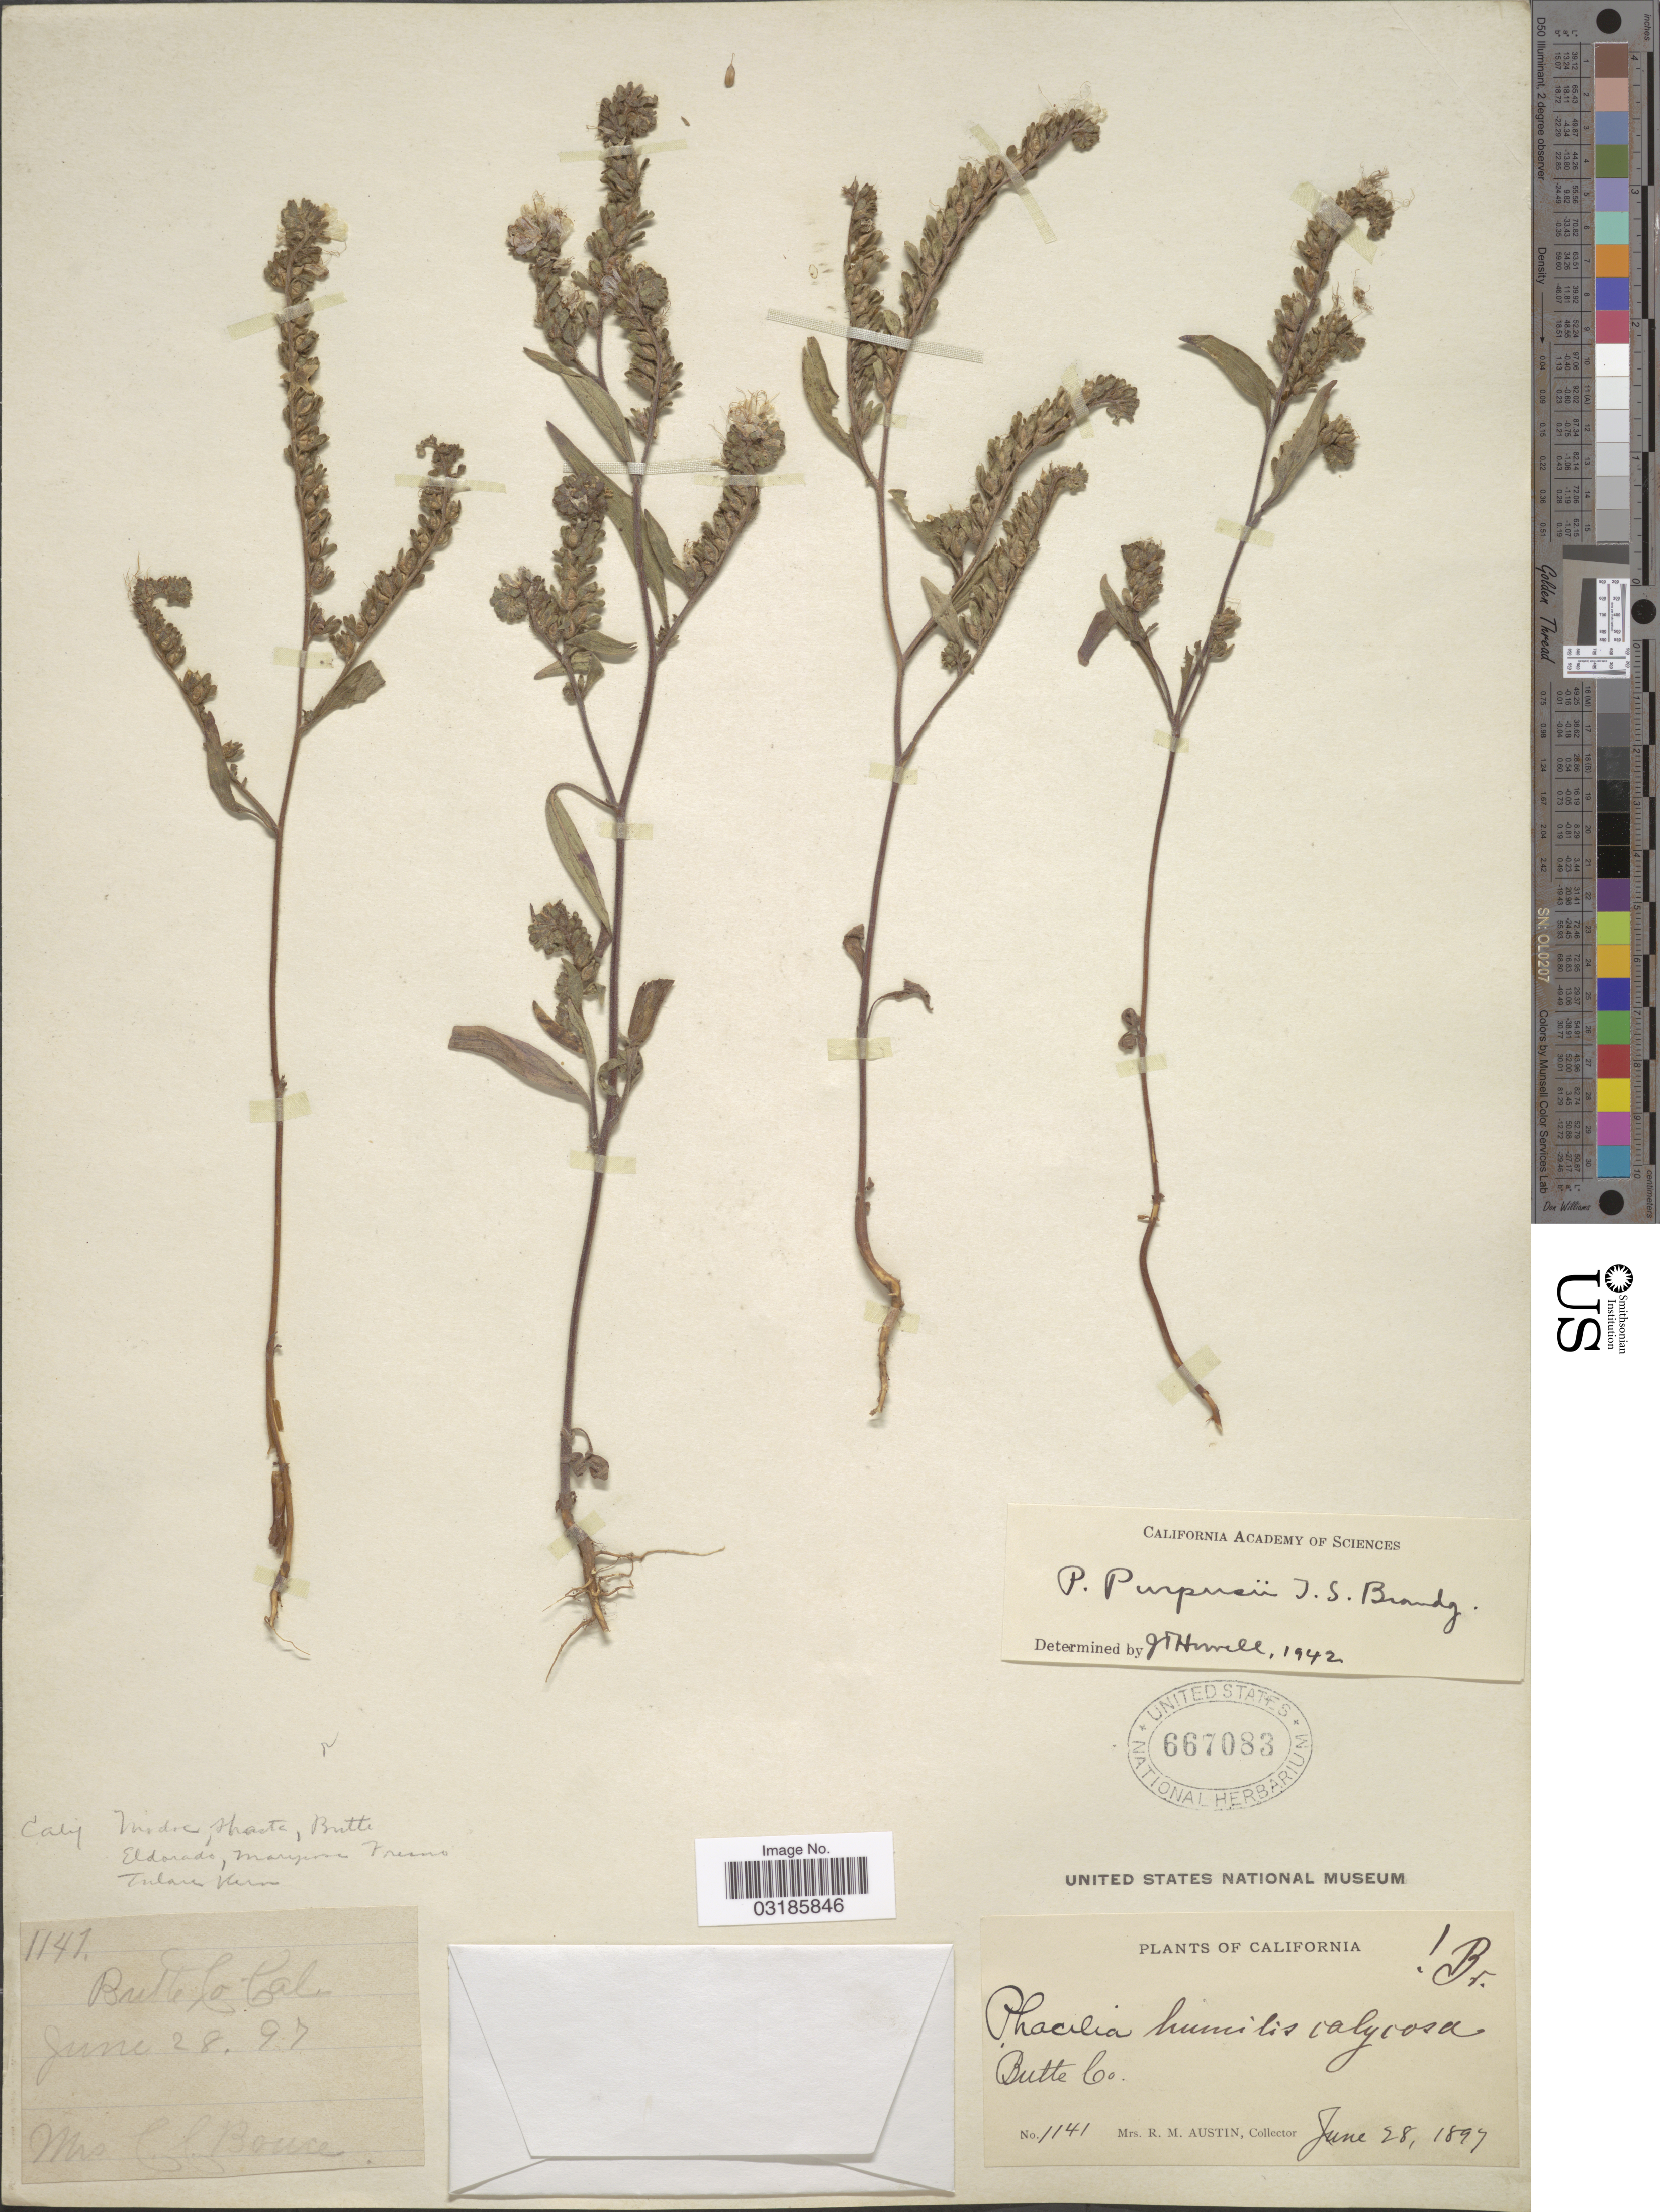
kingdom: Plantae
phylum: Tracheophyta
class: Magnoliopsida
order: Boraginales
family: Hydrophyllaceae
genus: Phacelia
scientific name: Phacelia purpusii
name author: Brandegee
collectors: R. Austin & C. Bruce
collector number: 1141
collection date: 1899-06-28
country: United States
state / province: California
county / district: Butte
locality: Butte Co.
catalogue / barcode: US 667083